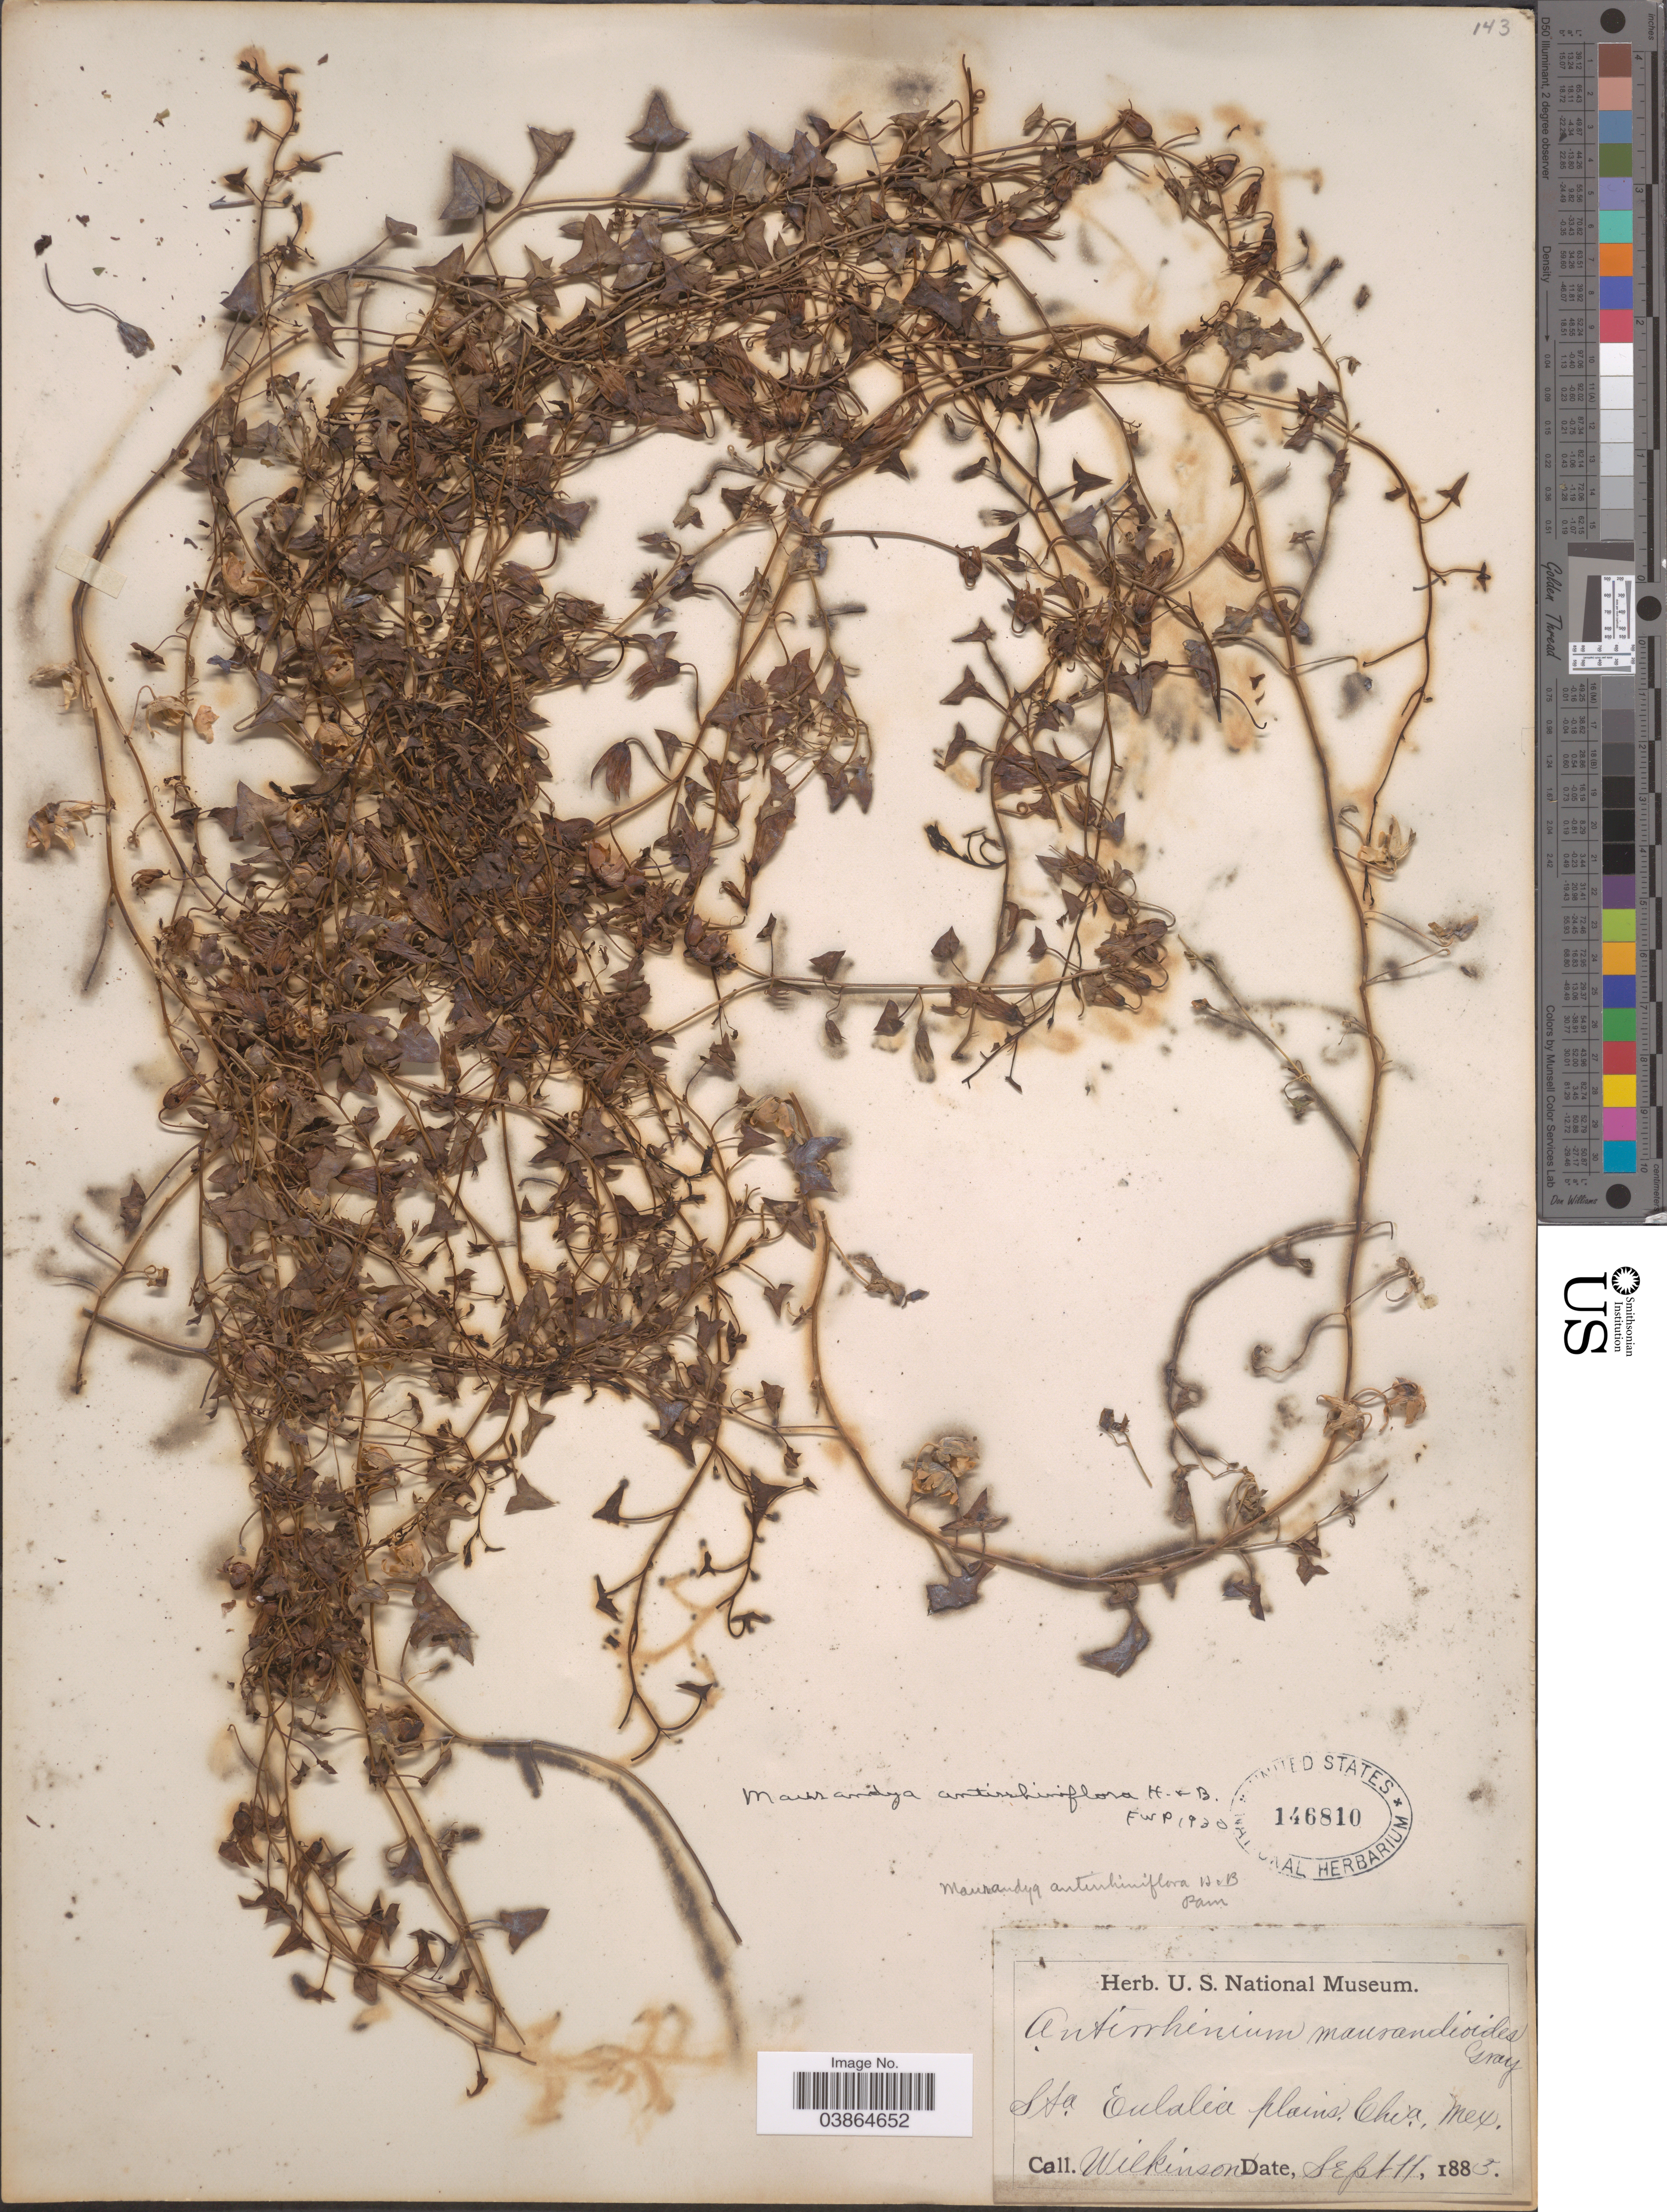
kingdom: Plantae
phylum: Tracheophyta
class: Magnoliopsida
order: Lamiales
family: Plantaginaceae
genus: Maurandya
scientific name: Maurandya antirrhiniflora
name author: Humb. & Bonpl. ex Willd.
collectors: Wilkinson, --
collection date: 1883-09-11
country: Mexico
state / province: Chiapas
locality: Sta. Eulalia plains. Chia.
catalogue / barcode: US 146810